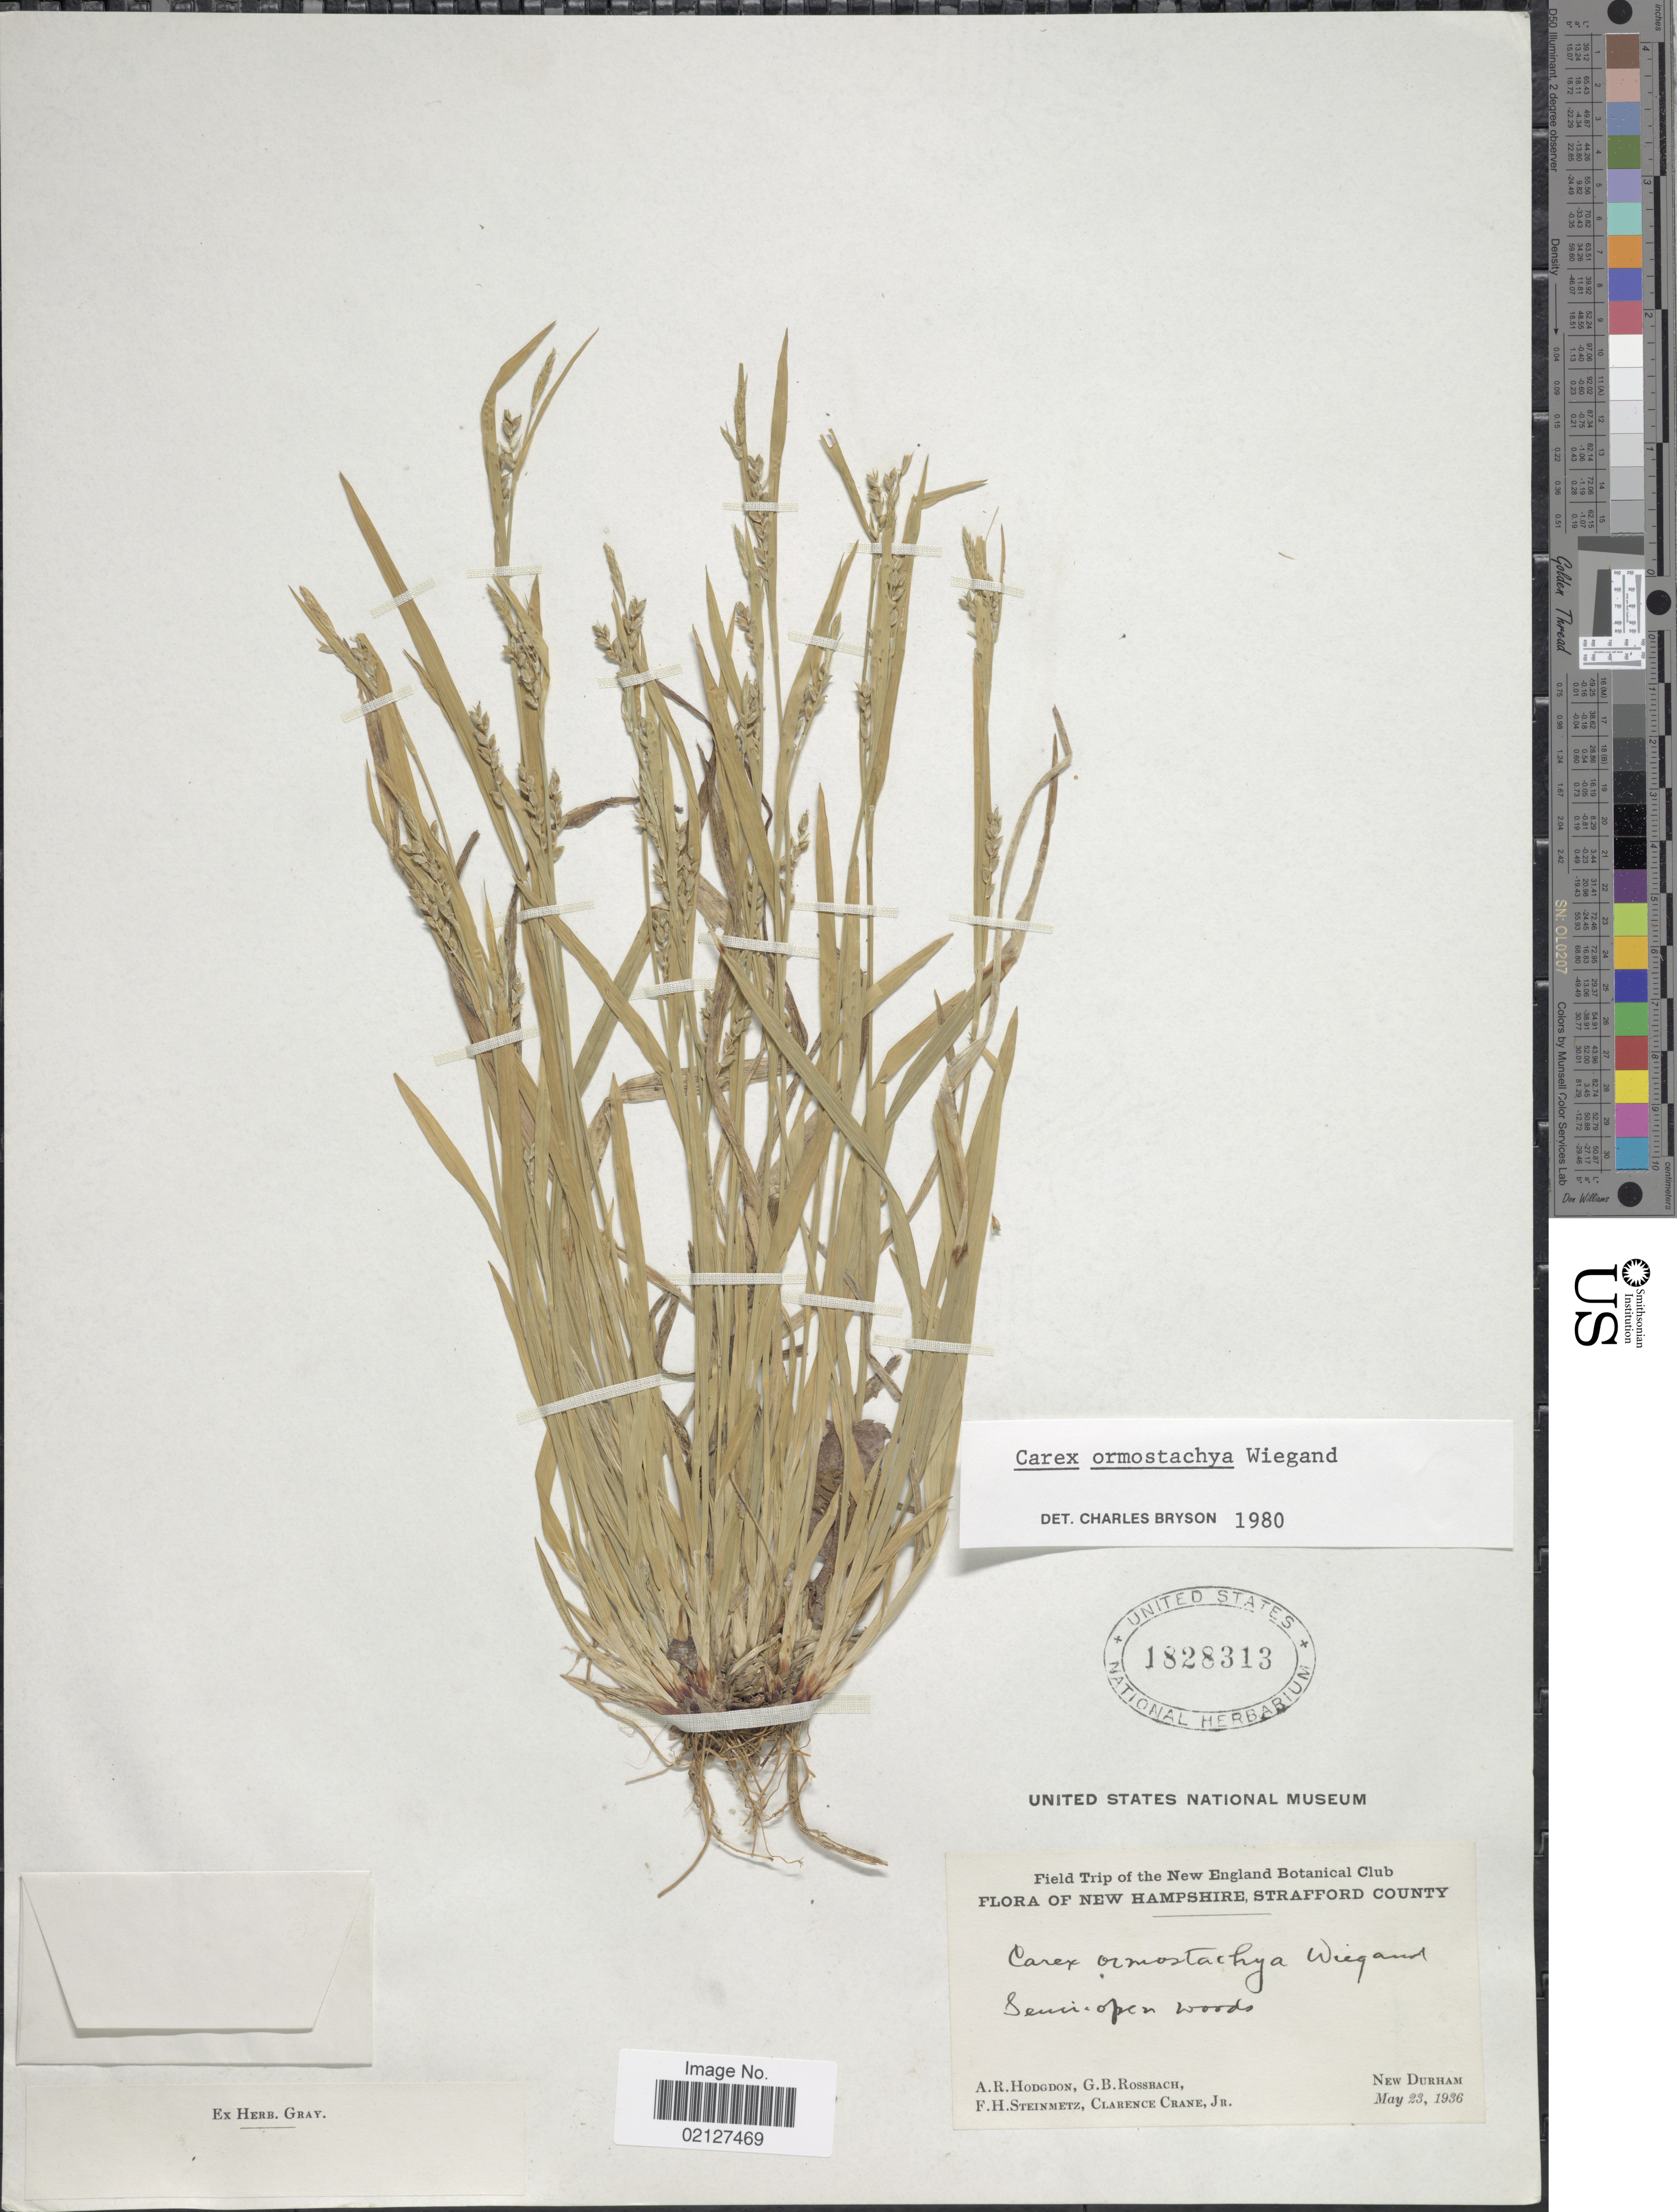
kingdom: Plantae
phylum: Tracheophyta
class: Liliopsida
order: Poales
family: Cyperaceae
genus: Carex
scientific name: Carex ormostachya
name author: Wiegand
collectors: A. R. Hodgdon, G. Rossbach, F. H. Steinmetz & C. Crane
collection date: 1936-05-23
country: United States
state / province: New Hampshire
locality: Strafford County, semi-open woods, New Durham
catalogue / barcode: US 1828313